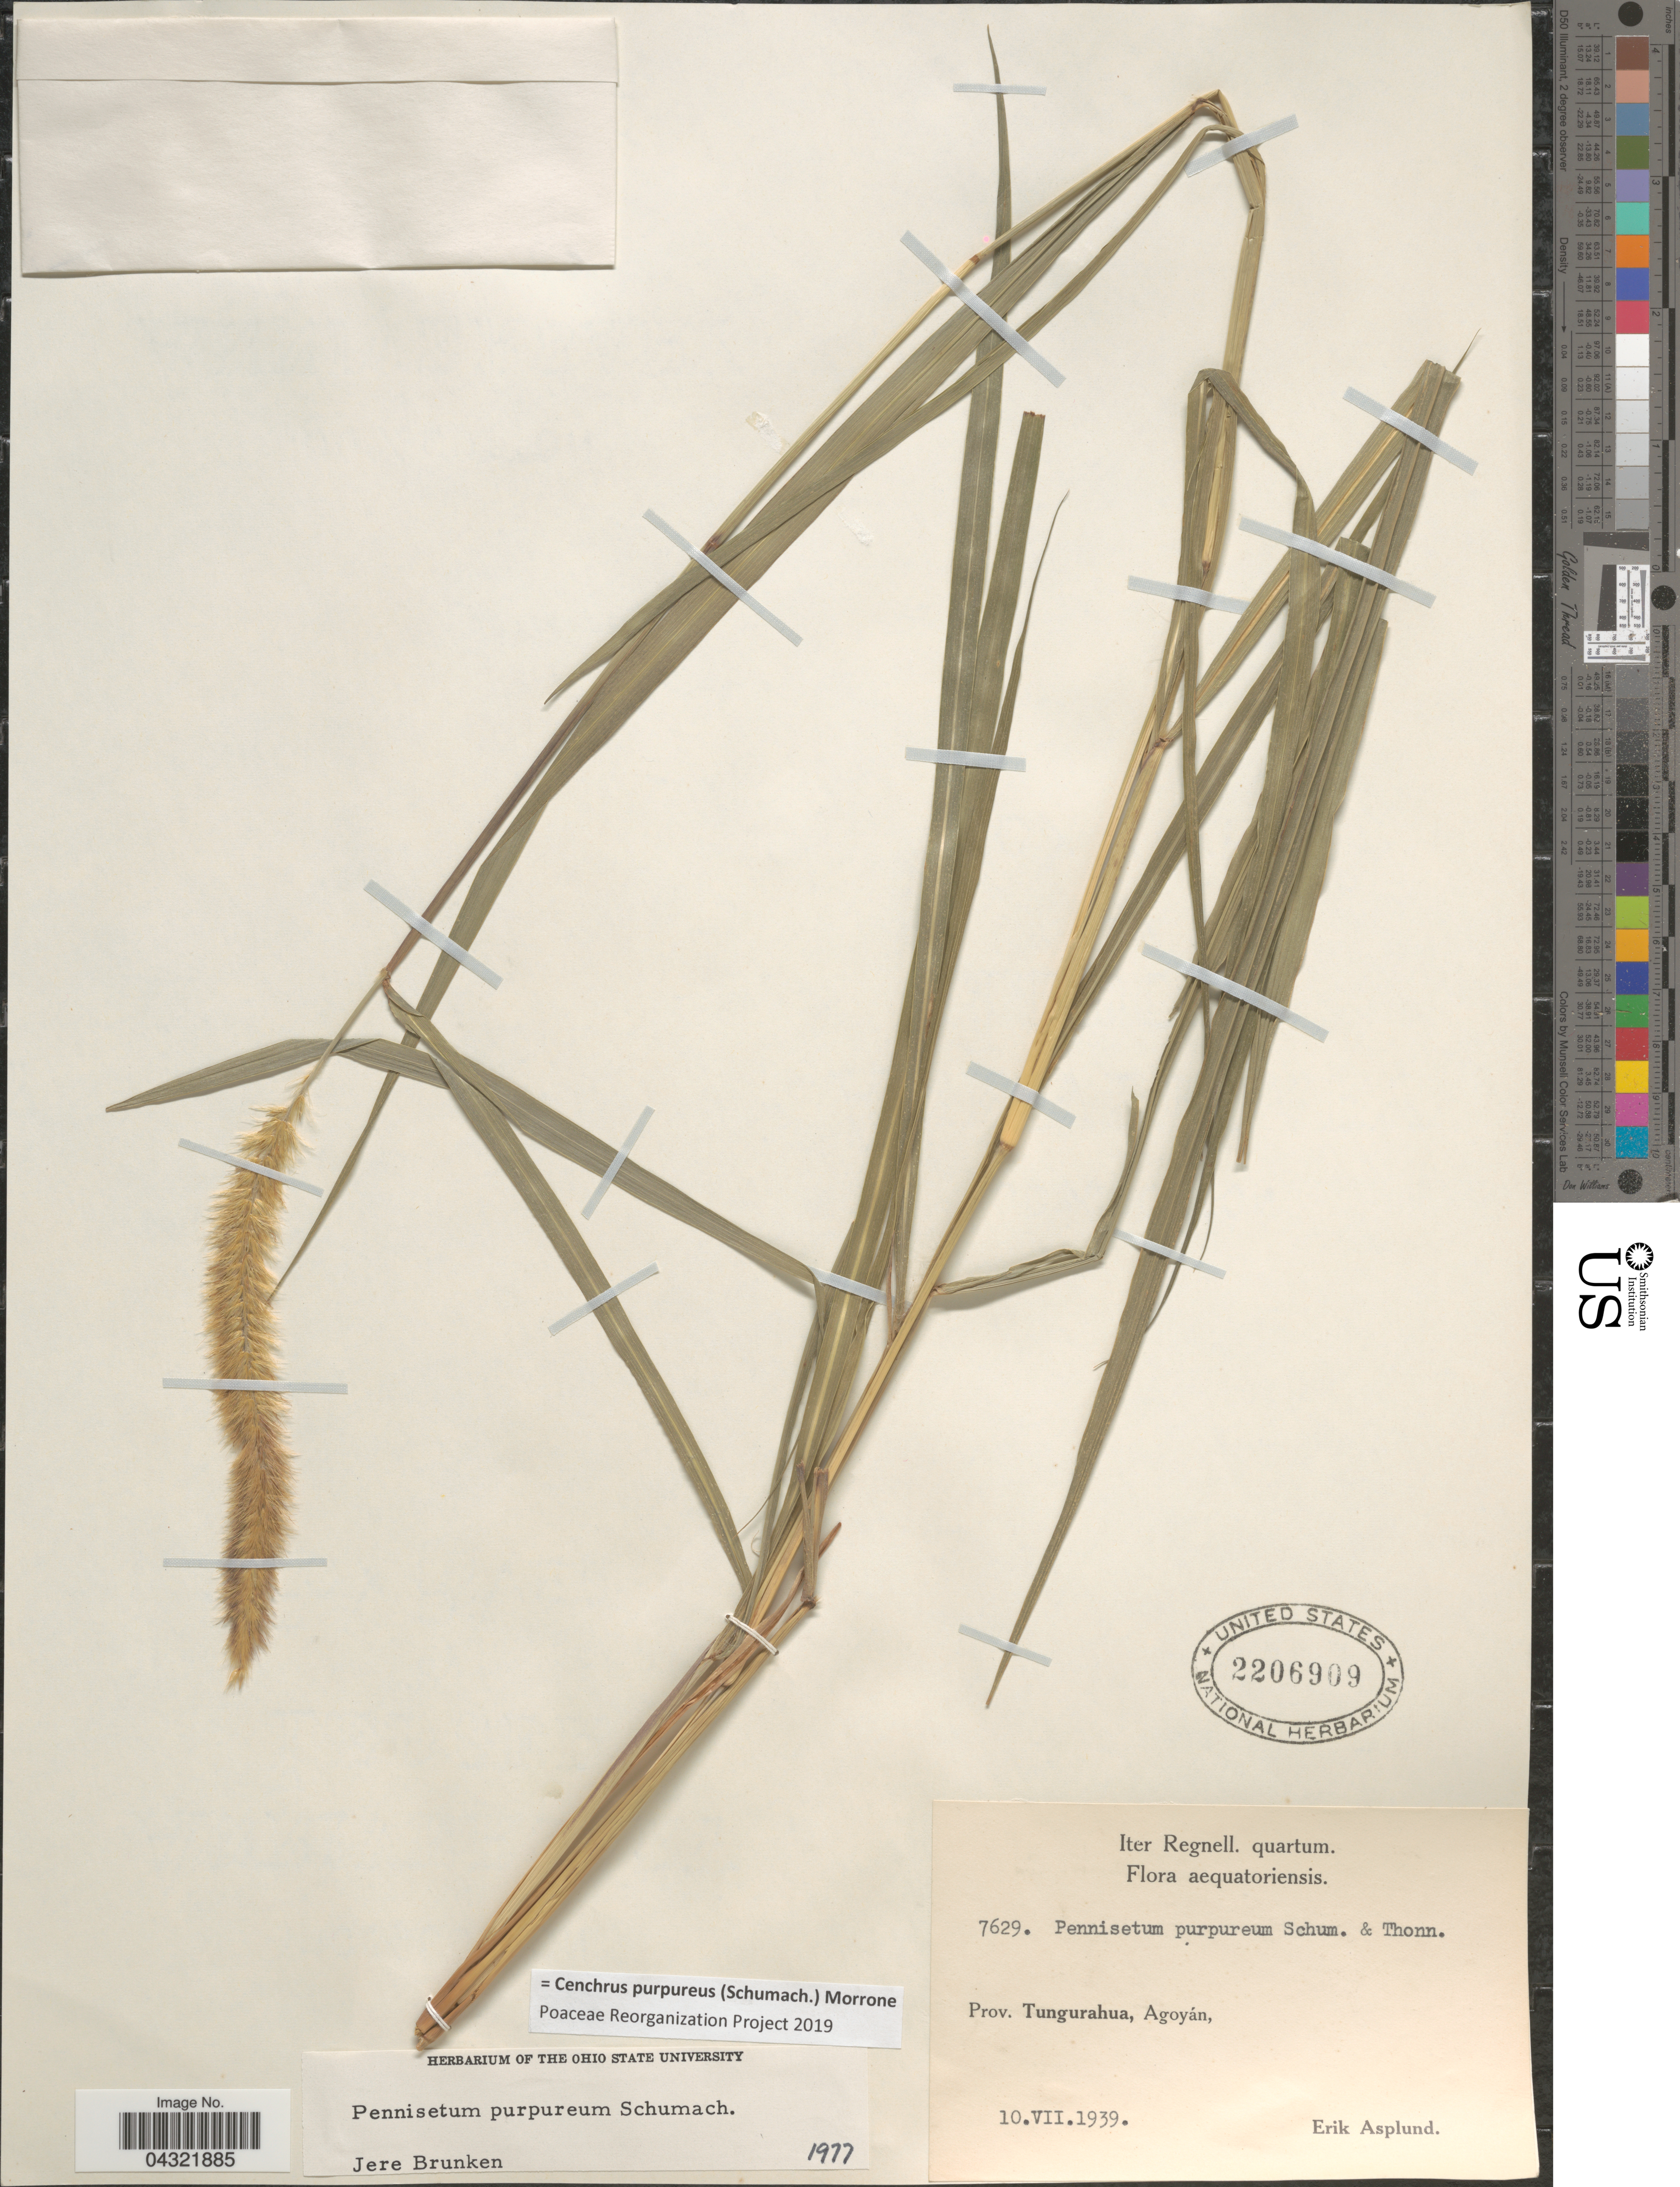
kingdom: Plantae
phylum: Tracheophyta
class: Liliopsida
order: Poales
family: Poaceae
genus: Cenchrus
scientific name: Cenchrus purpureus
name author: (Schumach.) Morrone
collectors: E. Asplund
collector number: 7629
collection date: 1939-07-10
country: Ecuador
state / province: Tungurahua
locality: Iter Regnell. quartum. Aequatoriensis. Agoyán.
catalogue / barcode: US 2206909